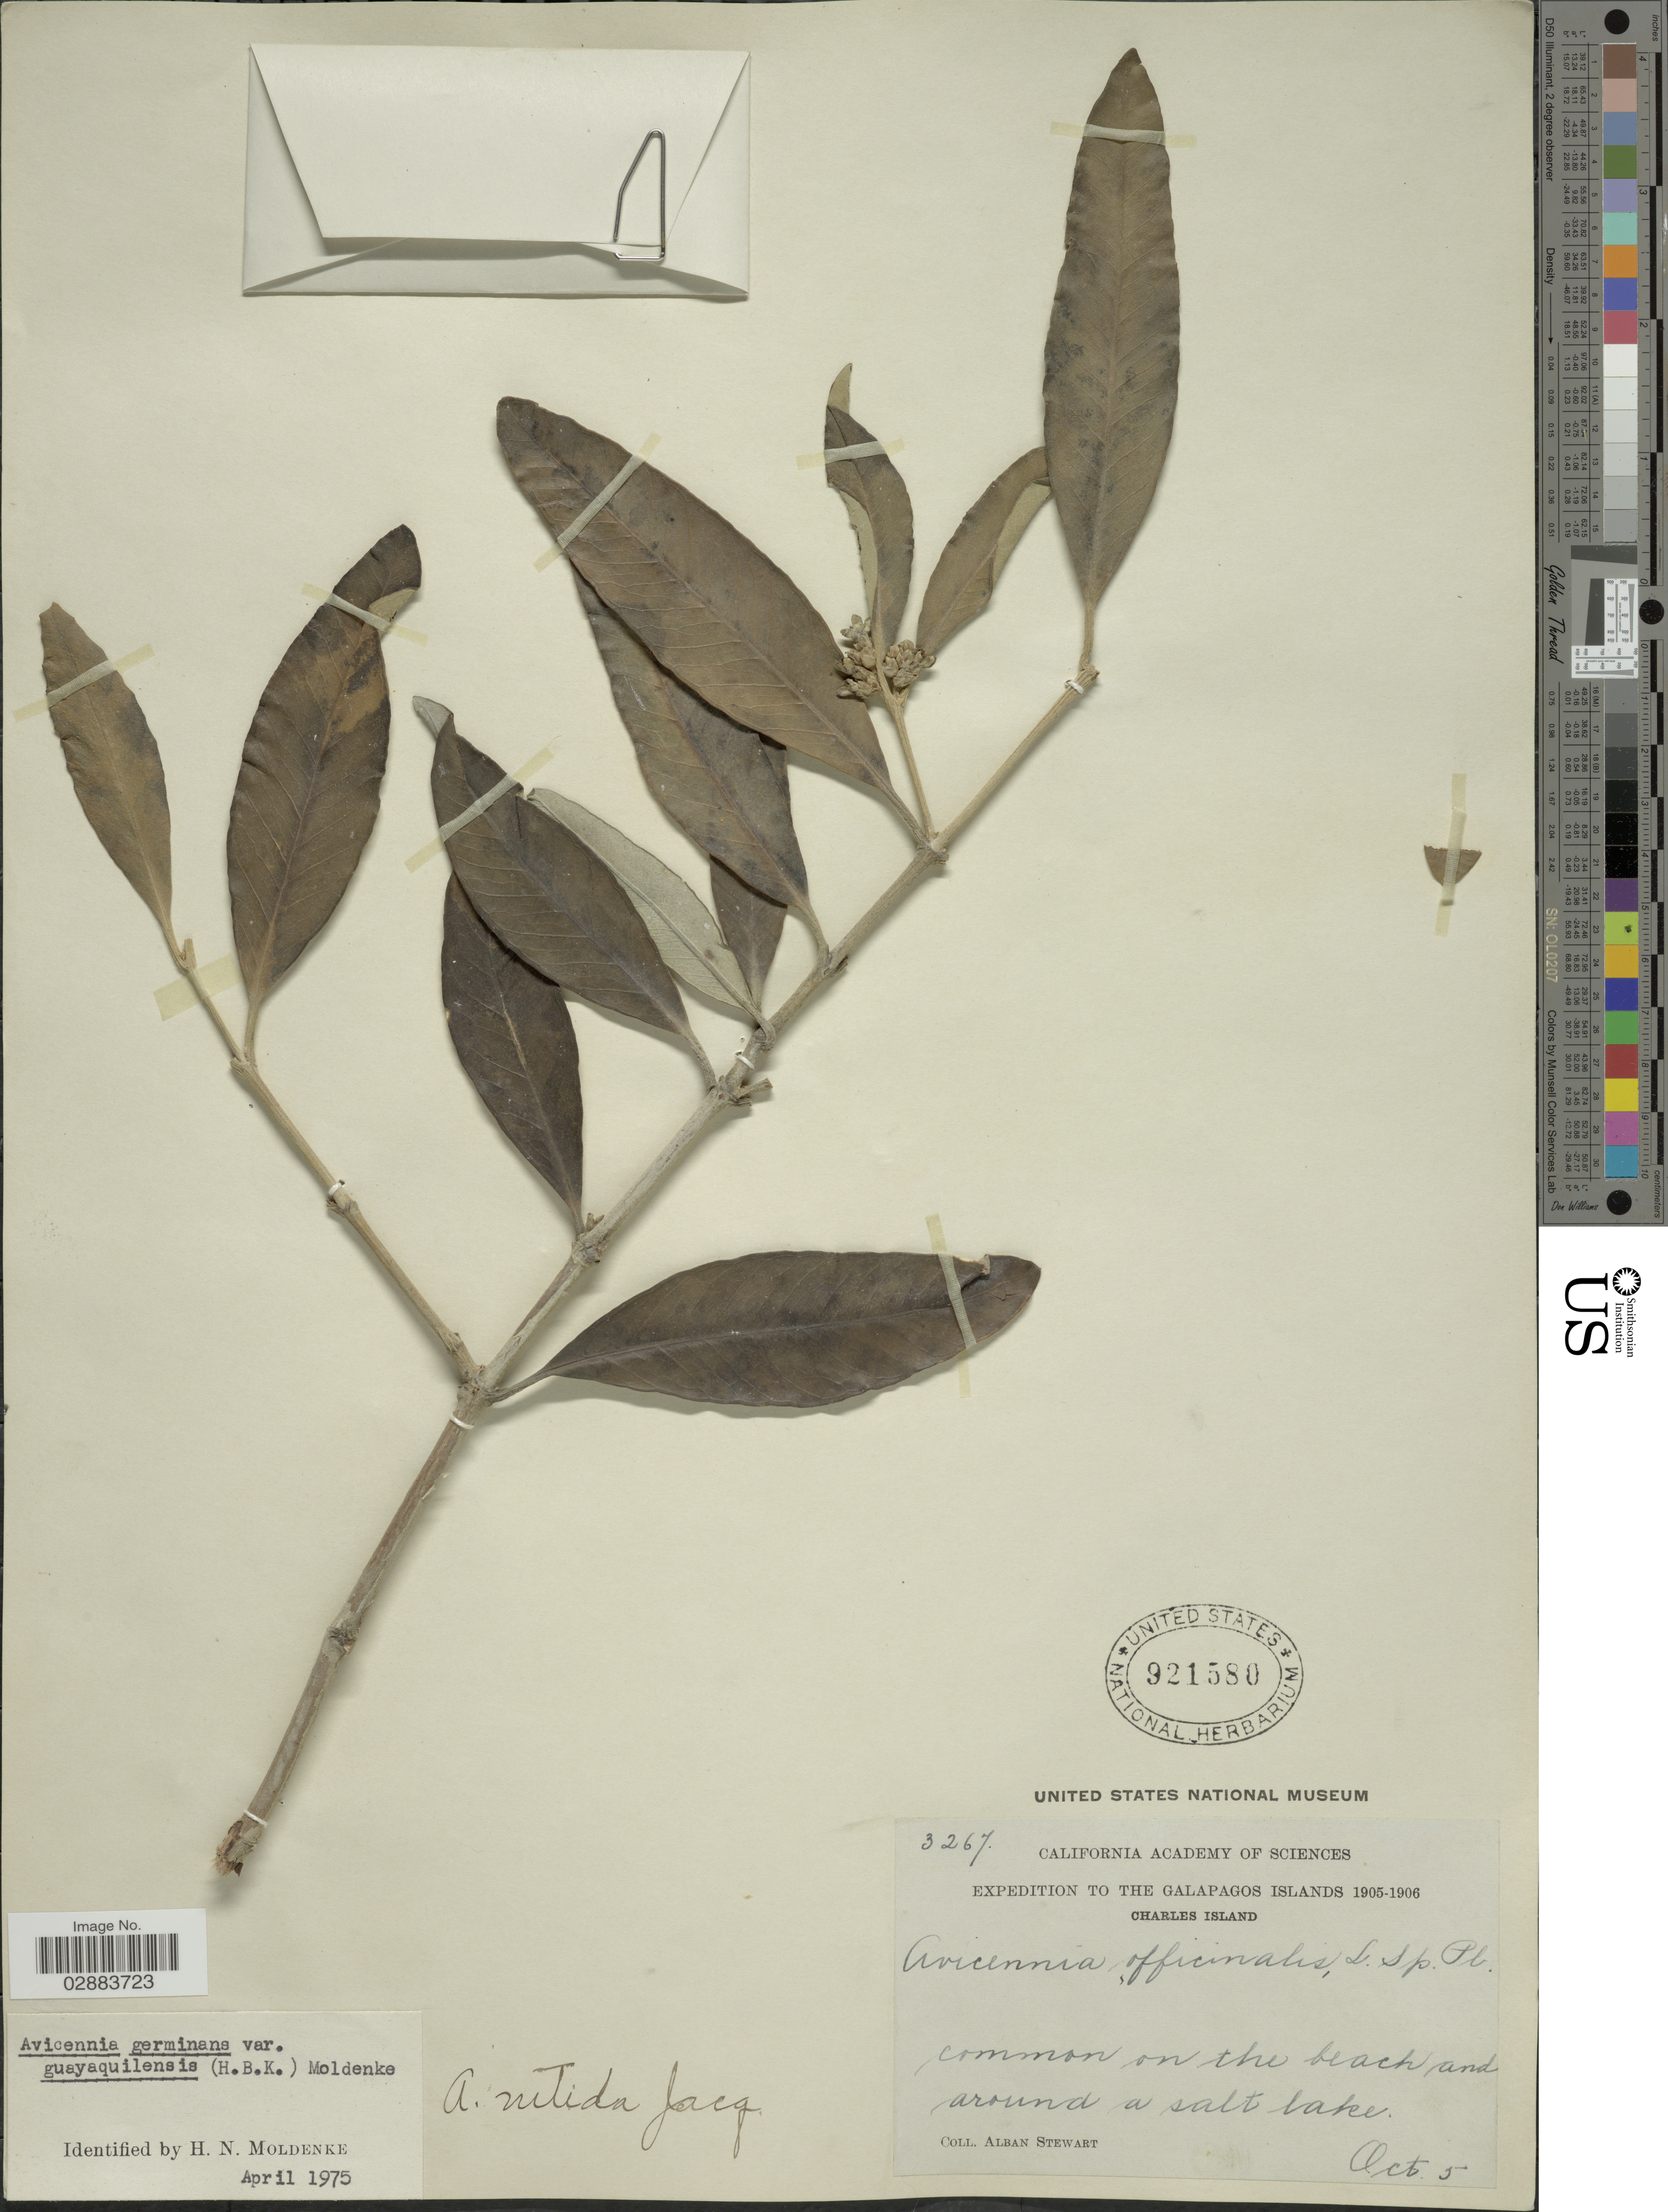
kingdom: Plantae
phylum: Tracheophyta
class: Magnoliopsida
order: Lamiales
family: Acanthaceae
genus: Avicennia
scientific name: Avicennia germinans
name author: (L.) L.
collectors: A. Stewart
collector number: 3267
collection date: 1905-10-05/1906-10-05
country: Ecuador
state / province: Colón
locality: The Galapagos Islands. Charles Island.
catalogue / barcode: US 921580